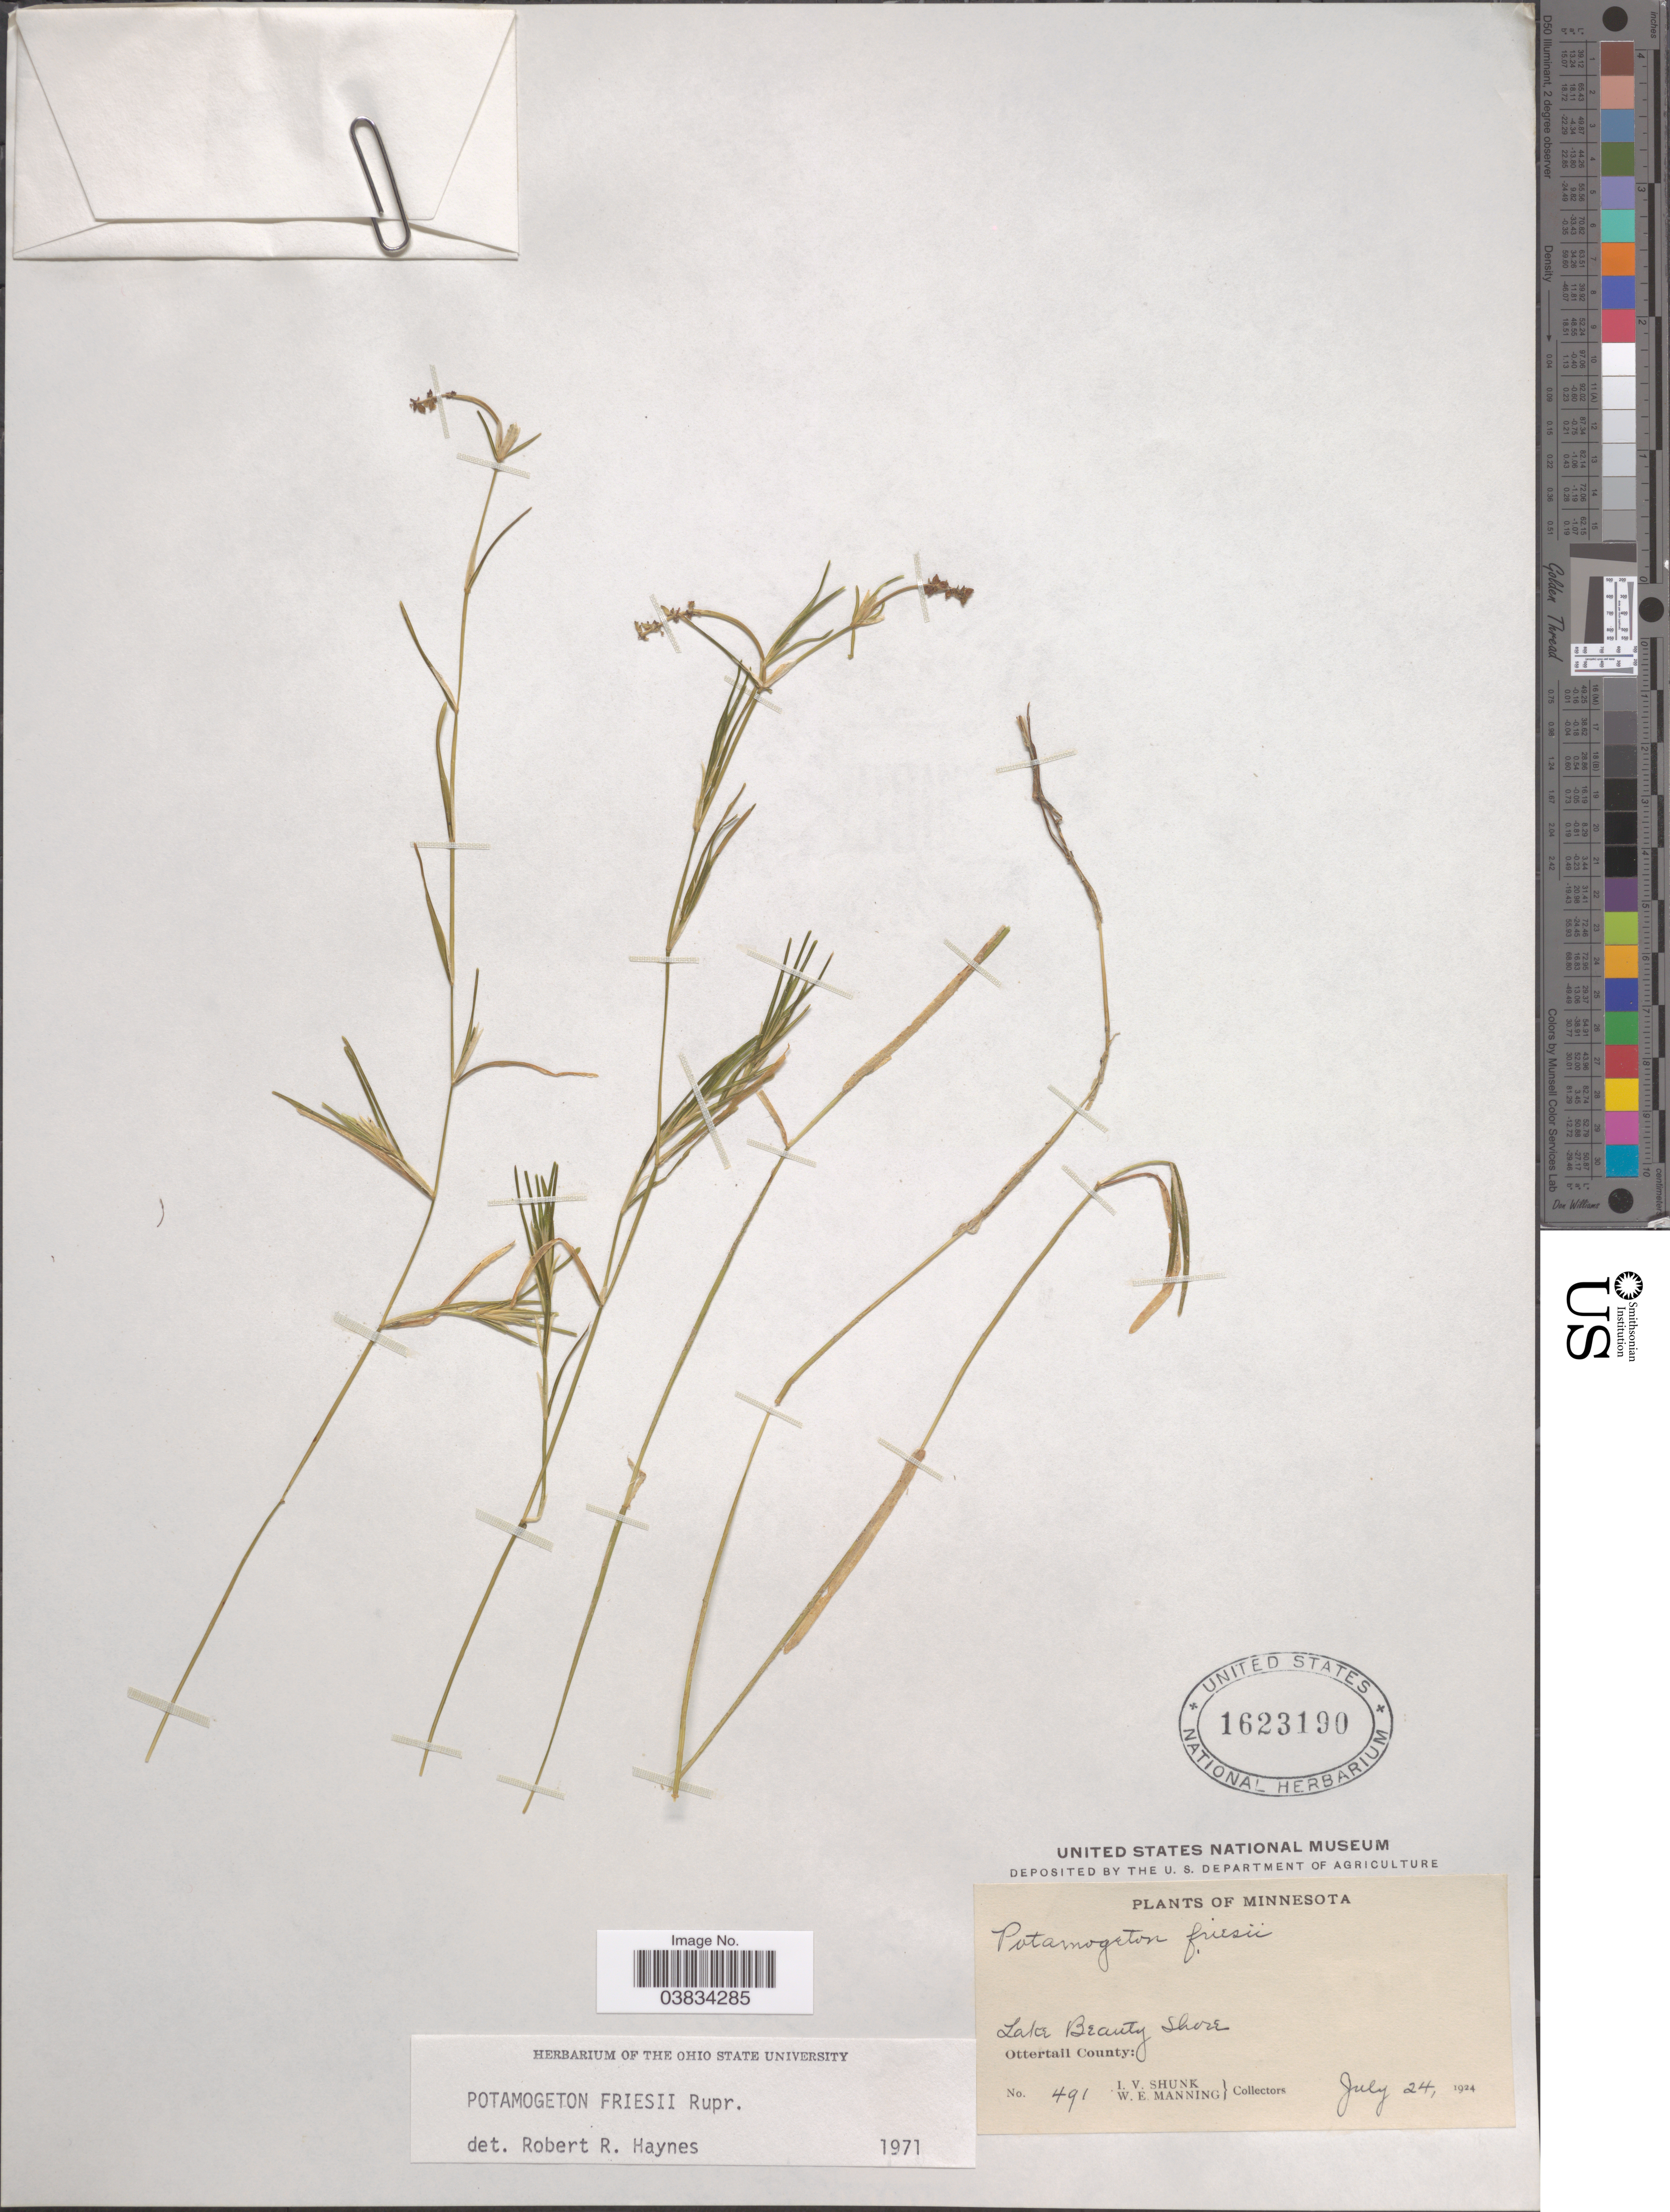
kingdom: Plantae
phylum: Tracheophyta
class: Liliopsida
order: Alismatales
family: Potamogetonaceae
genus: Potamogeton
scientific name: Potamogeton friesii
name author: Rupr.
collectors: I. Shunk & W. Manning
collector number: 491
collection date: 1924-07-24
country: United States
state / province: Minnesota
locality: Lake Beauty Shore, Ottertail County.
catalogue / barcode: US 1623190